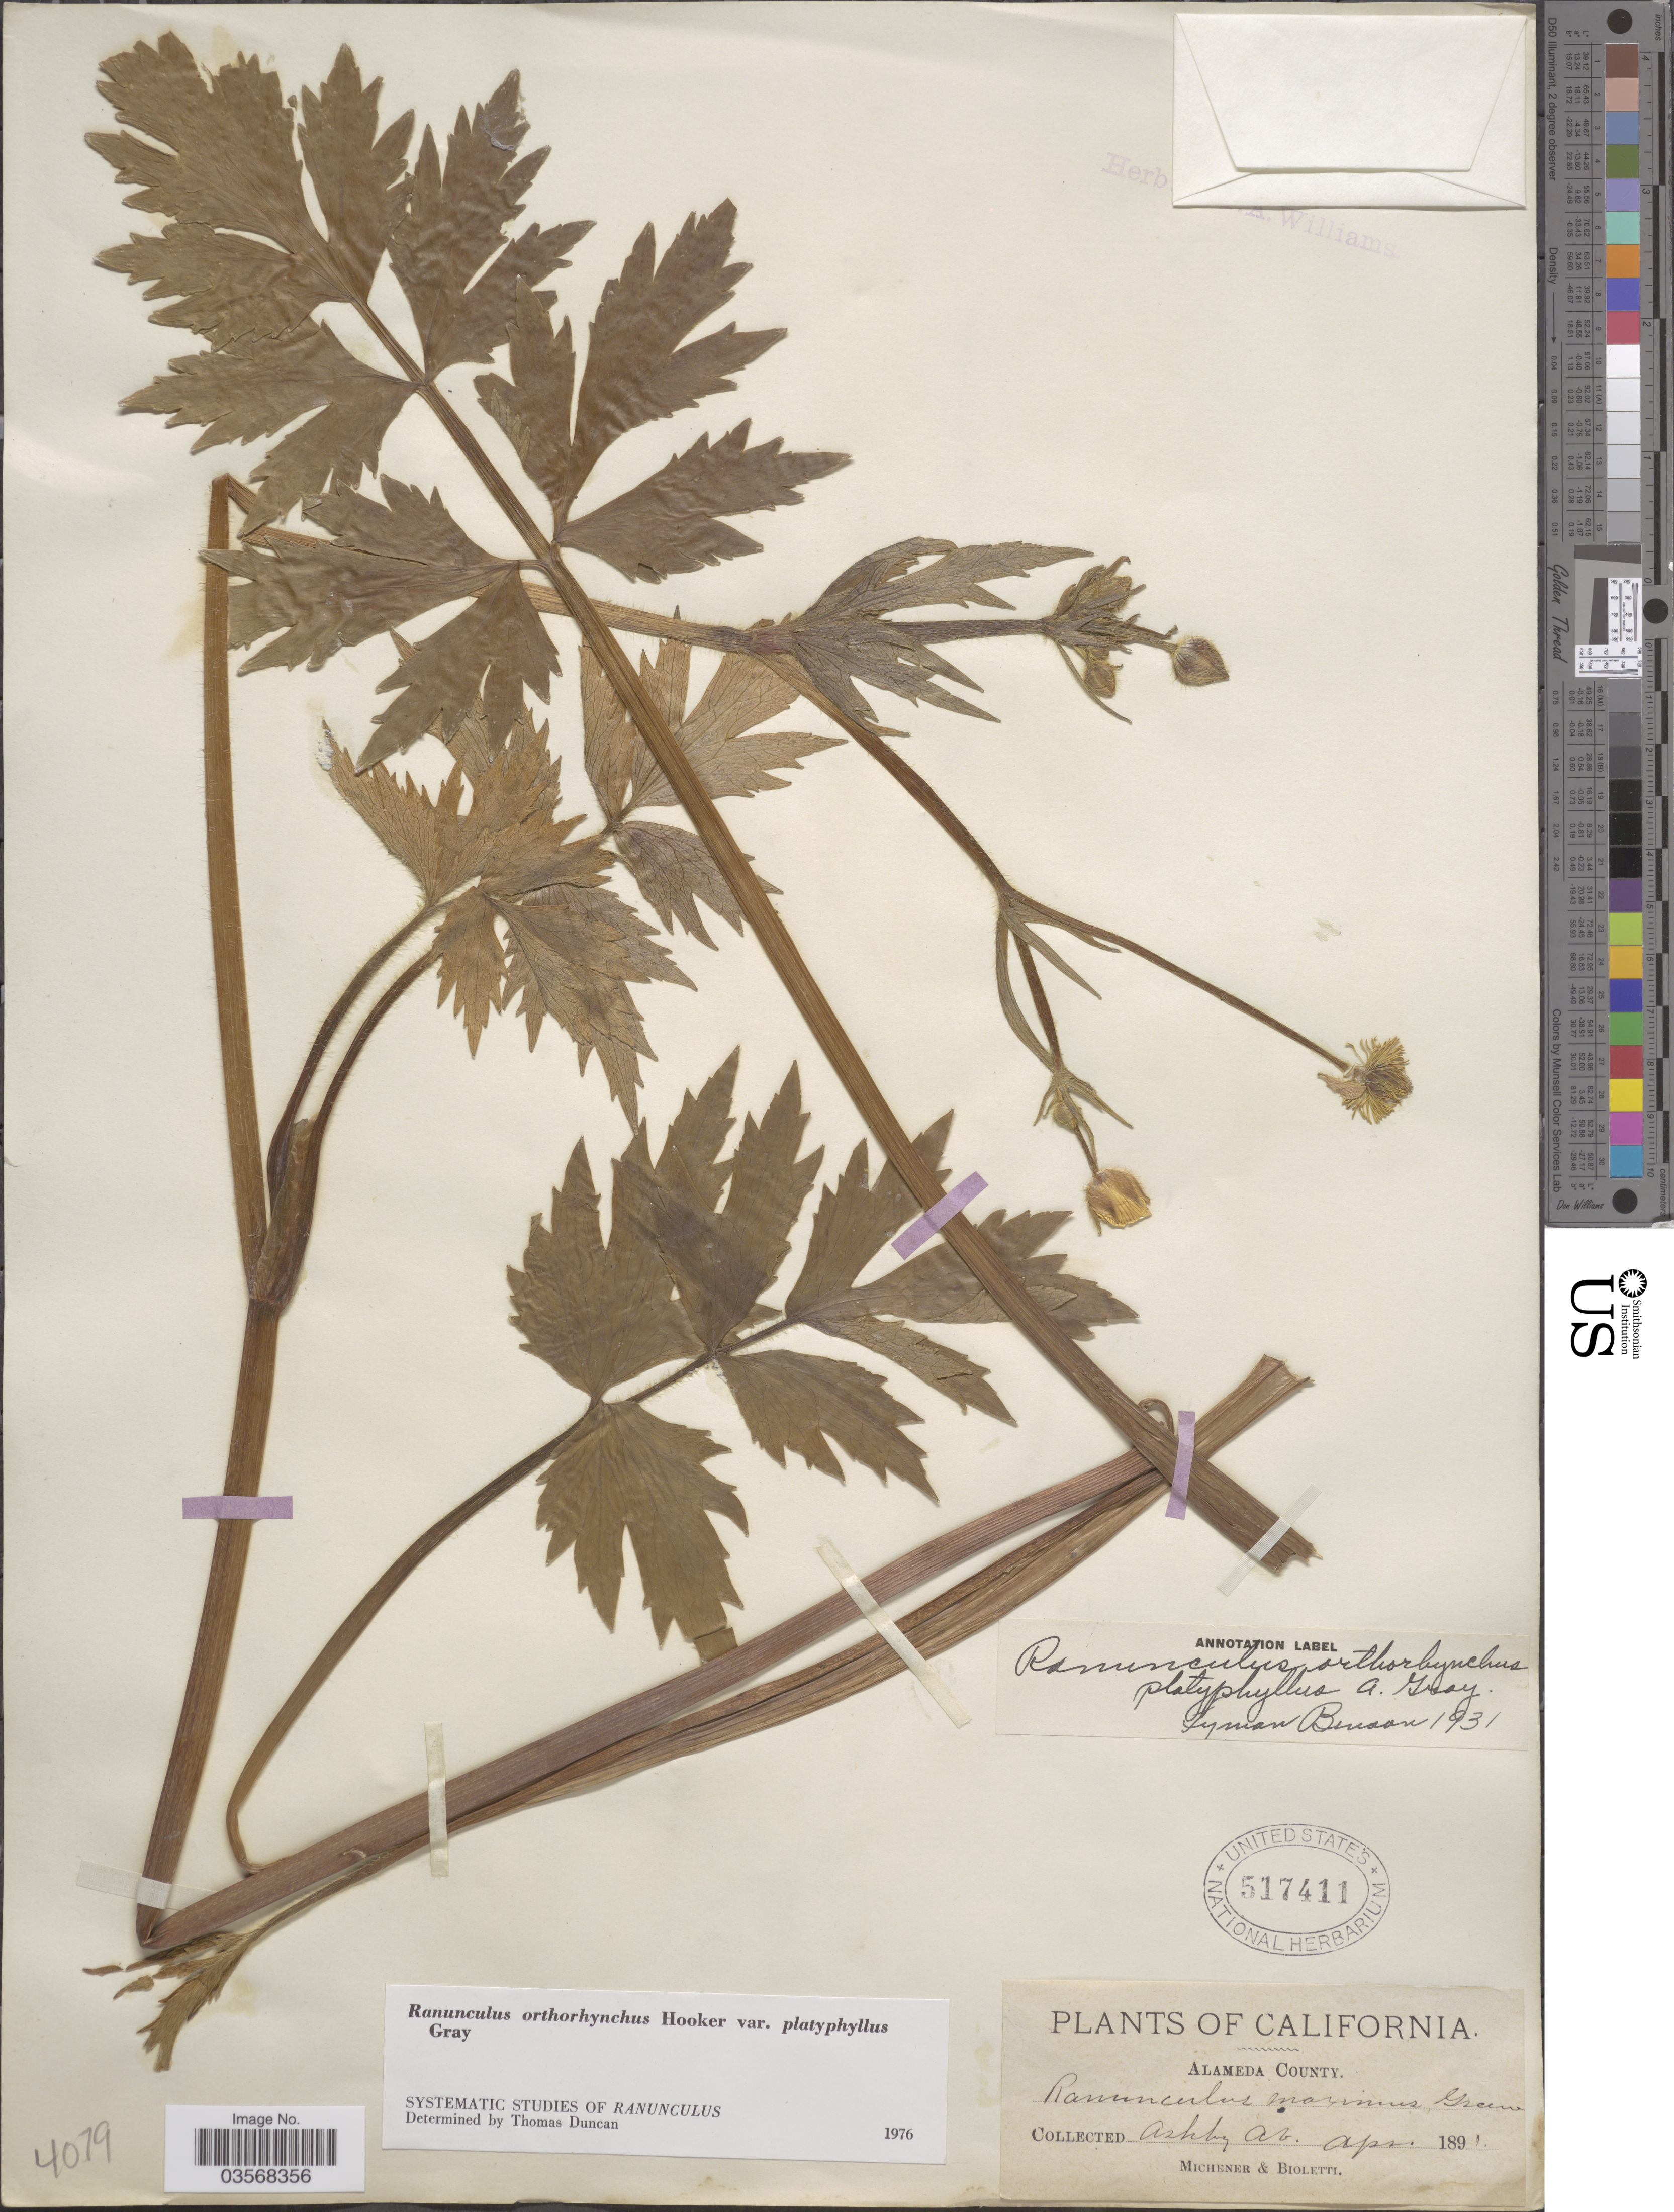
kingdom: Plantae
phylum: Tracheophyta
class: Magnoliopsida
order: Ranunculales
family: Ranunculaceae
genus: Ranunculus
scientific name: Ranunculus orthorhynchus var. platyphyllus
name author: A. Gray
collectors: -. Michener & -- Bioletti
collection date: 1891-04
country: United States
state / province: California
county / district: Alameda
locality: Alameda County. Ashby Ab.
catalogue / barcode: US 517411